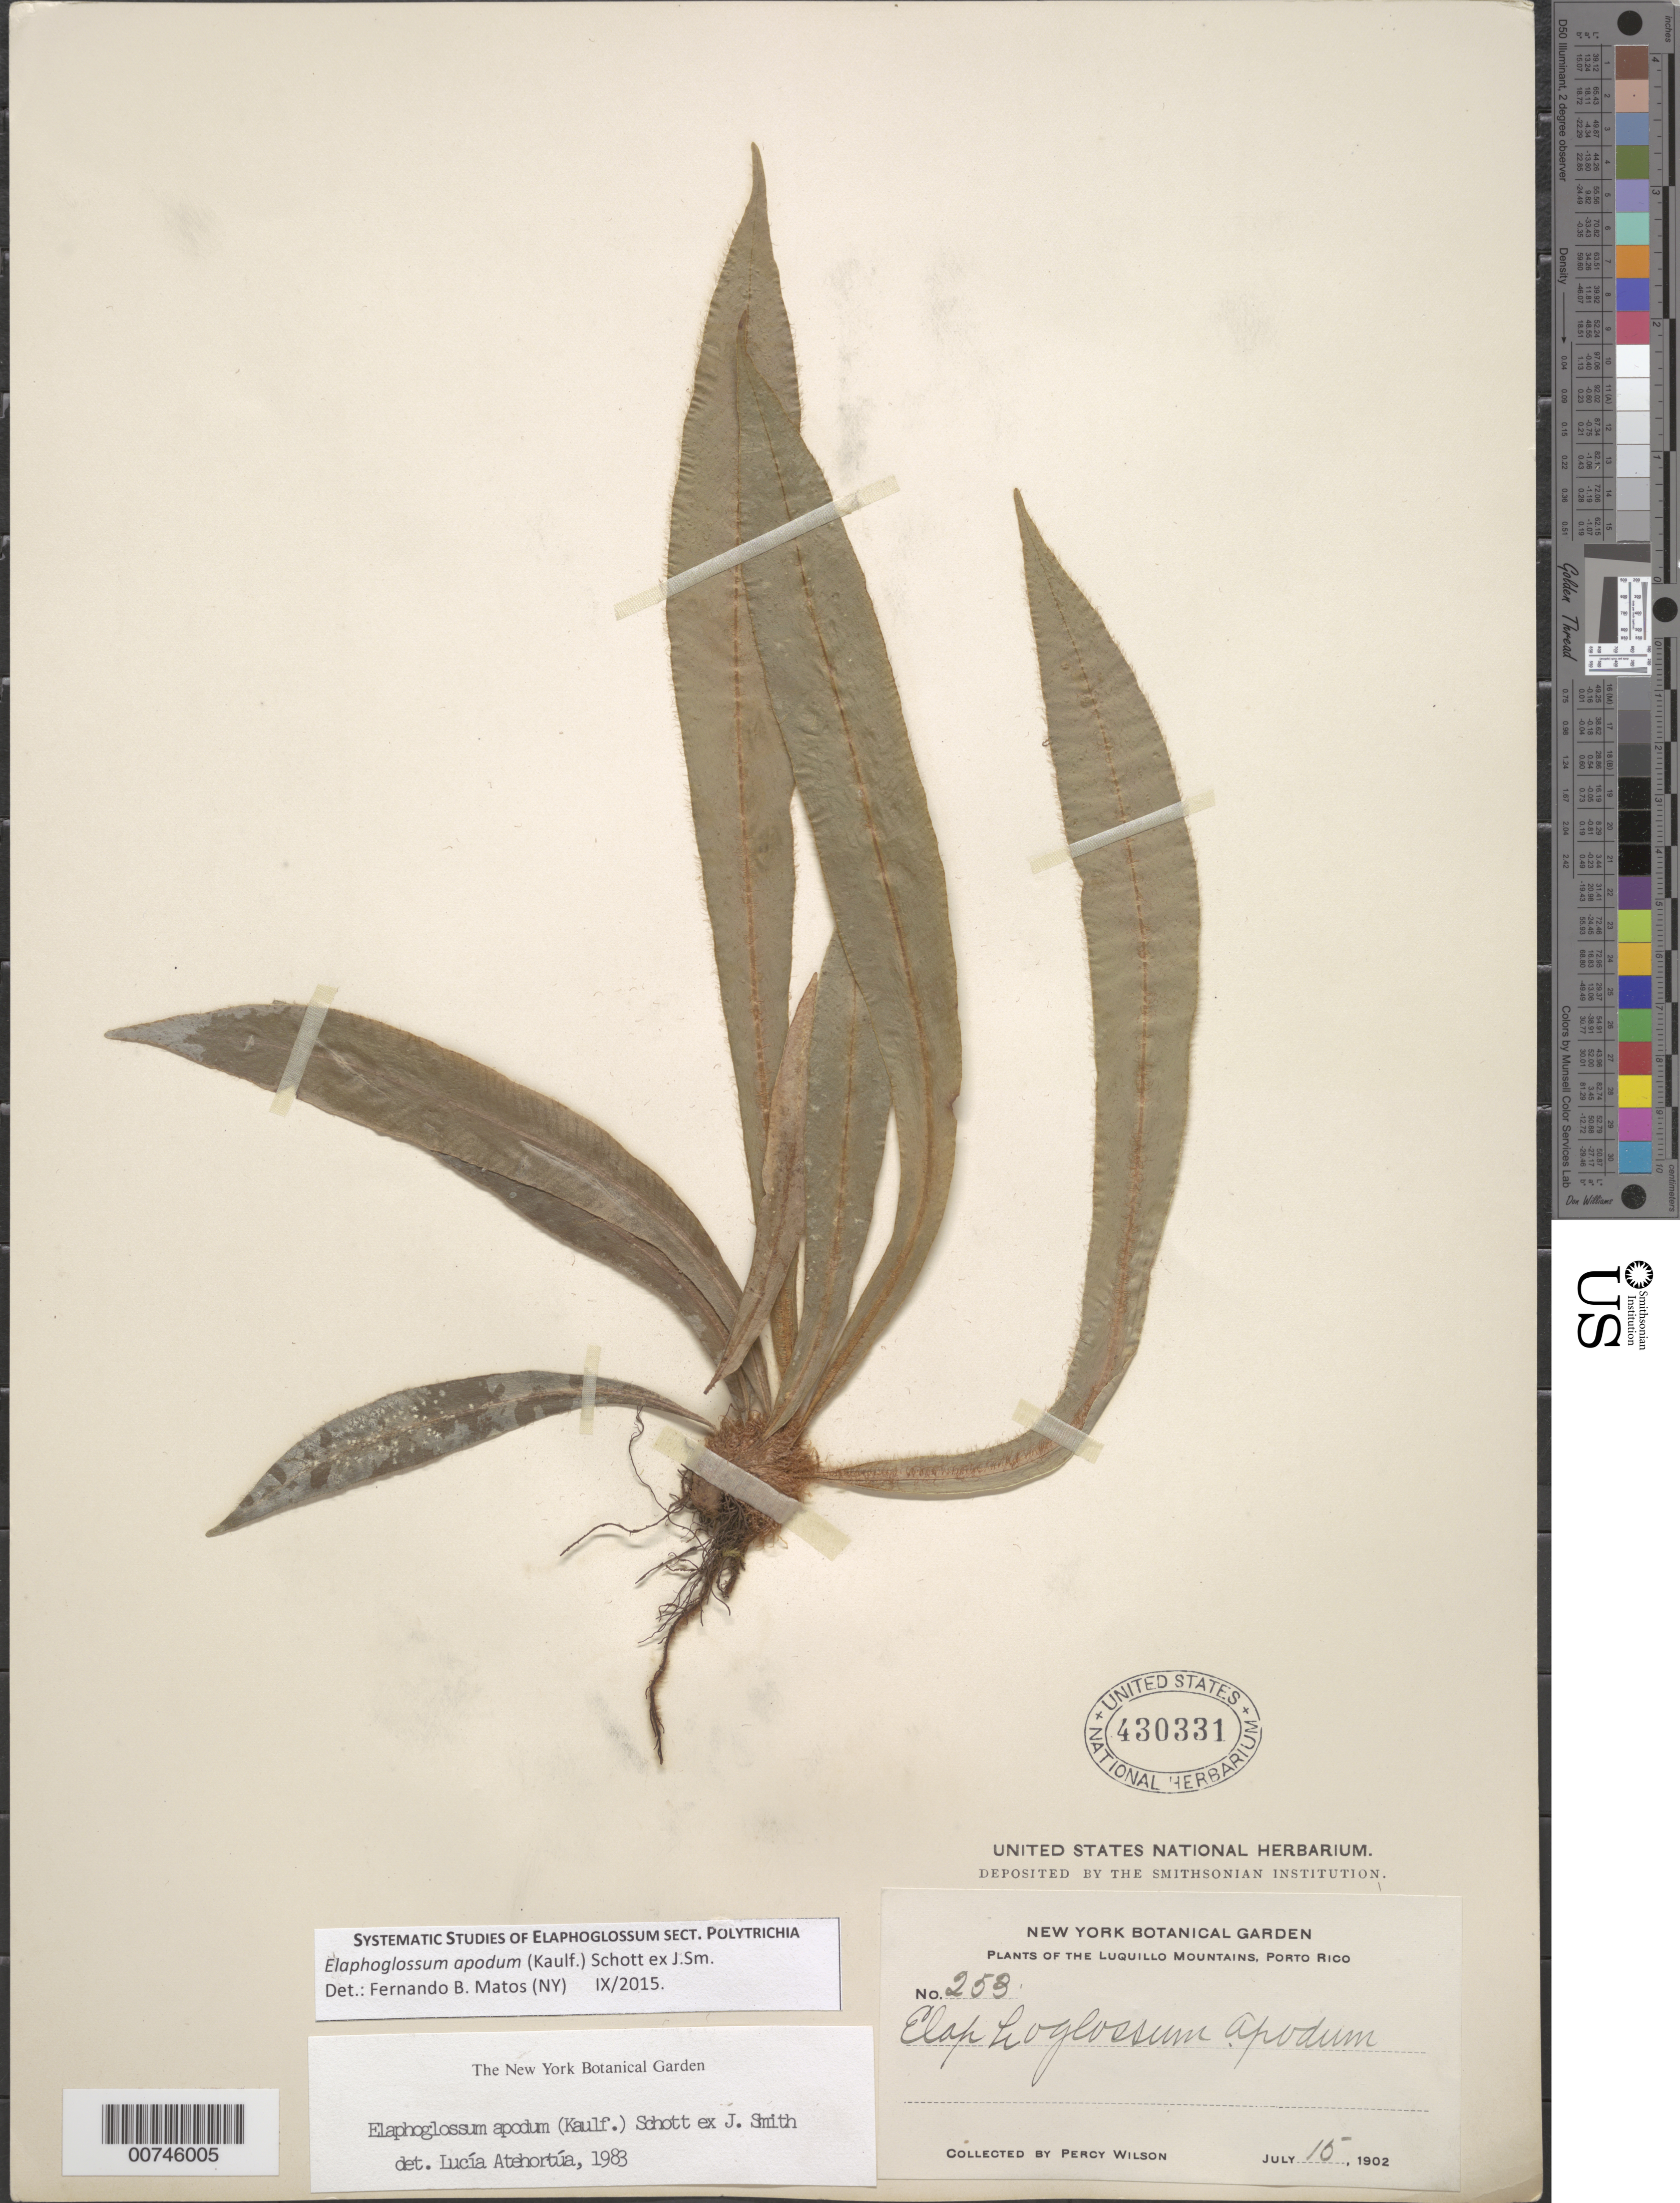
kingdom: Plantae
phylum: Tracheophyta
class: Polypodiopsida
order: Polypodiales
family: Dryopteridaceae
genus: Elaphoglossum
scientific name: Elaphoglossum apodum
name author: (Kaulf.) Schott ex J. Sm.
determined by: Atehortúa, L. G.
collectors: P. Wilson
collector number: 258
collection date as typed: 15 Jul 1902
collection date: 1902-07-15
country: Puerto Rico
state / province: Luquillo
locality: Luquillo Mountains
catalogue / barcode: US 430331